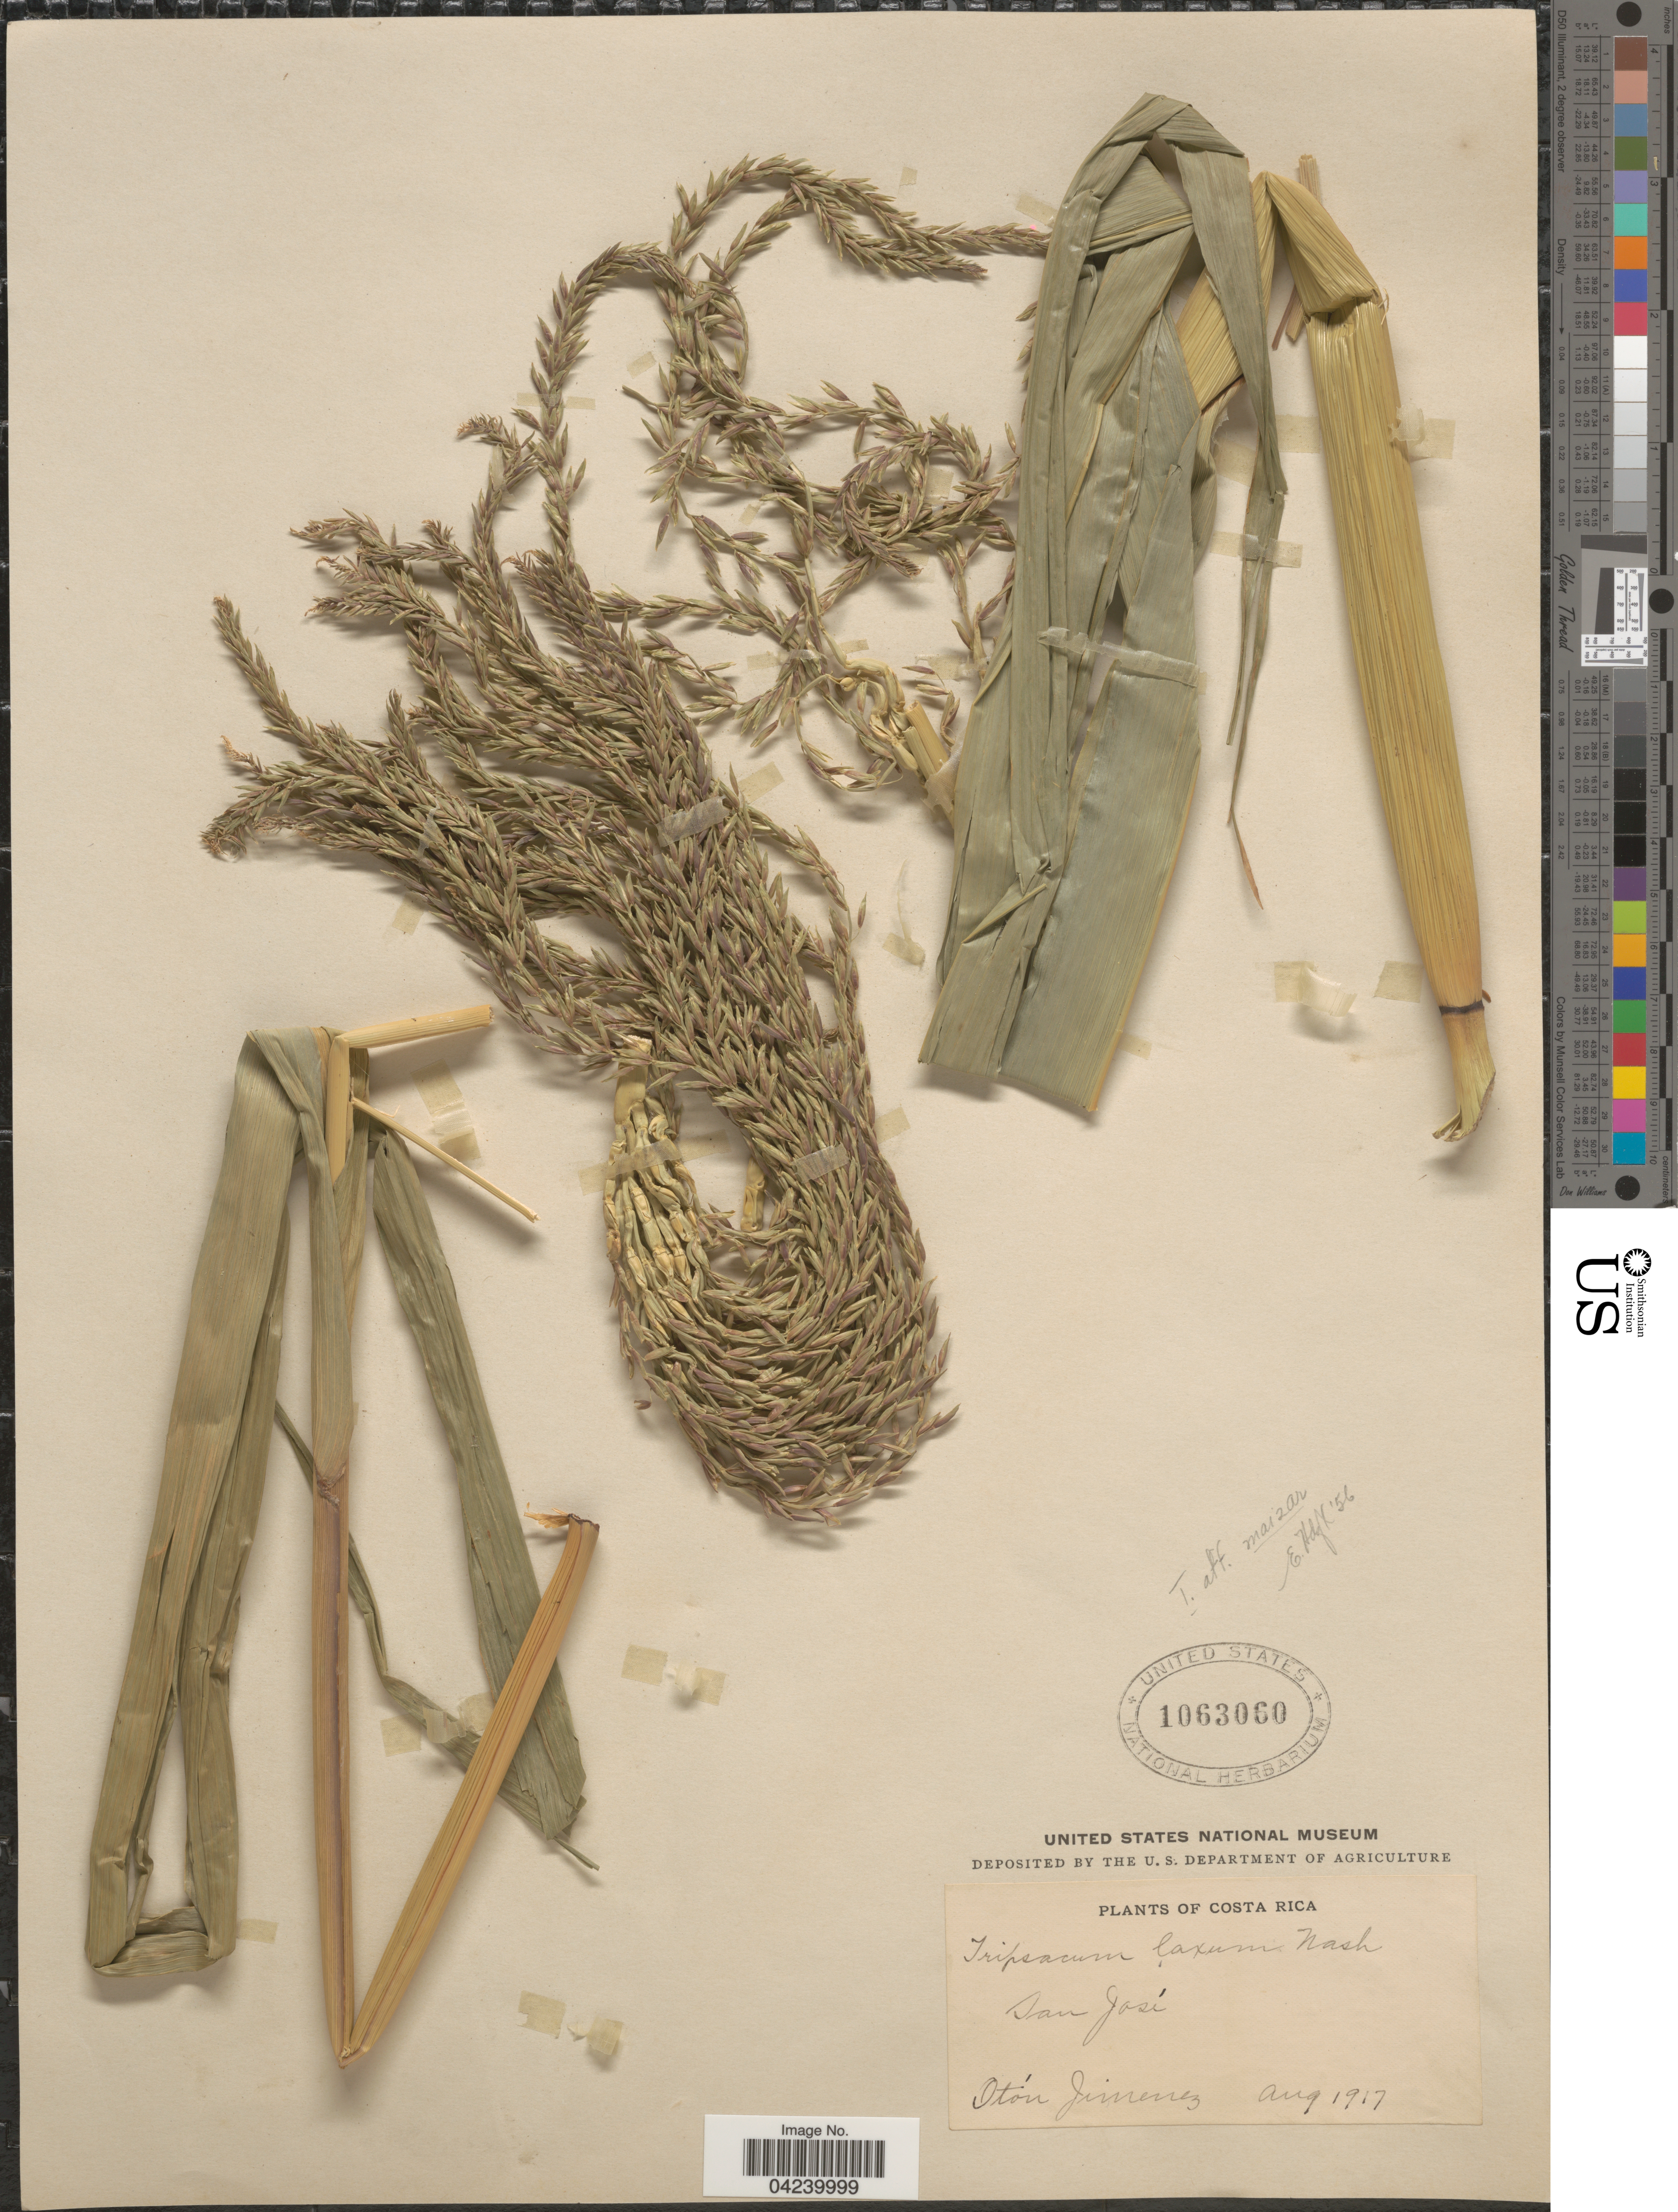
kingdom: Plantae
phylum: Tracheophyta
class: Liliopsida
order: Poales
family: Poaceae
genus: Tripsacum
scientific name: Tripsacum laxum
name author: Nash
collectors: O. Jimenez L.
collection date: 1917-08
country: Costa Rica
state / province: San José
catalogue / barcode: US 1063060